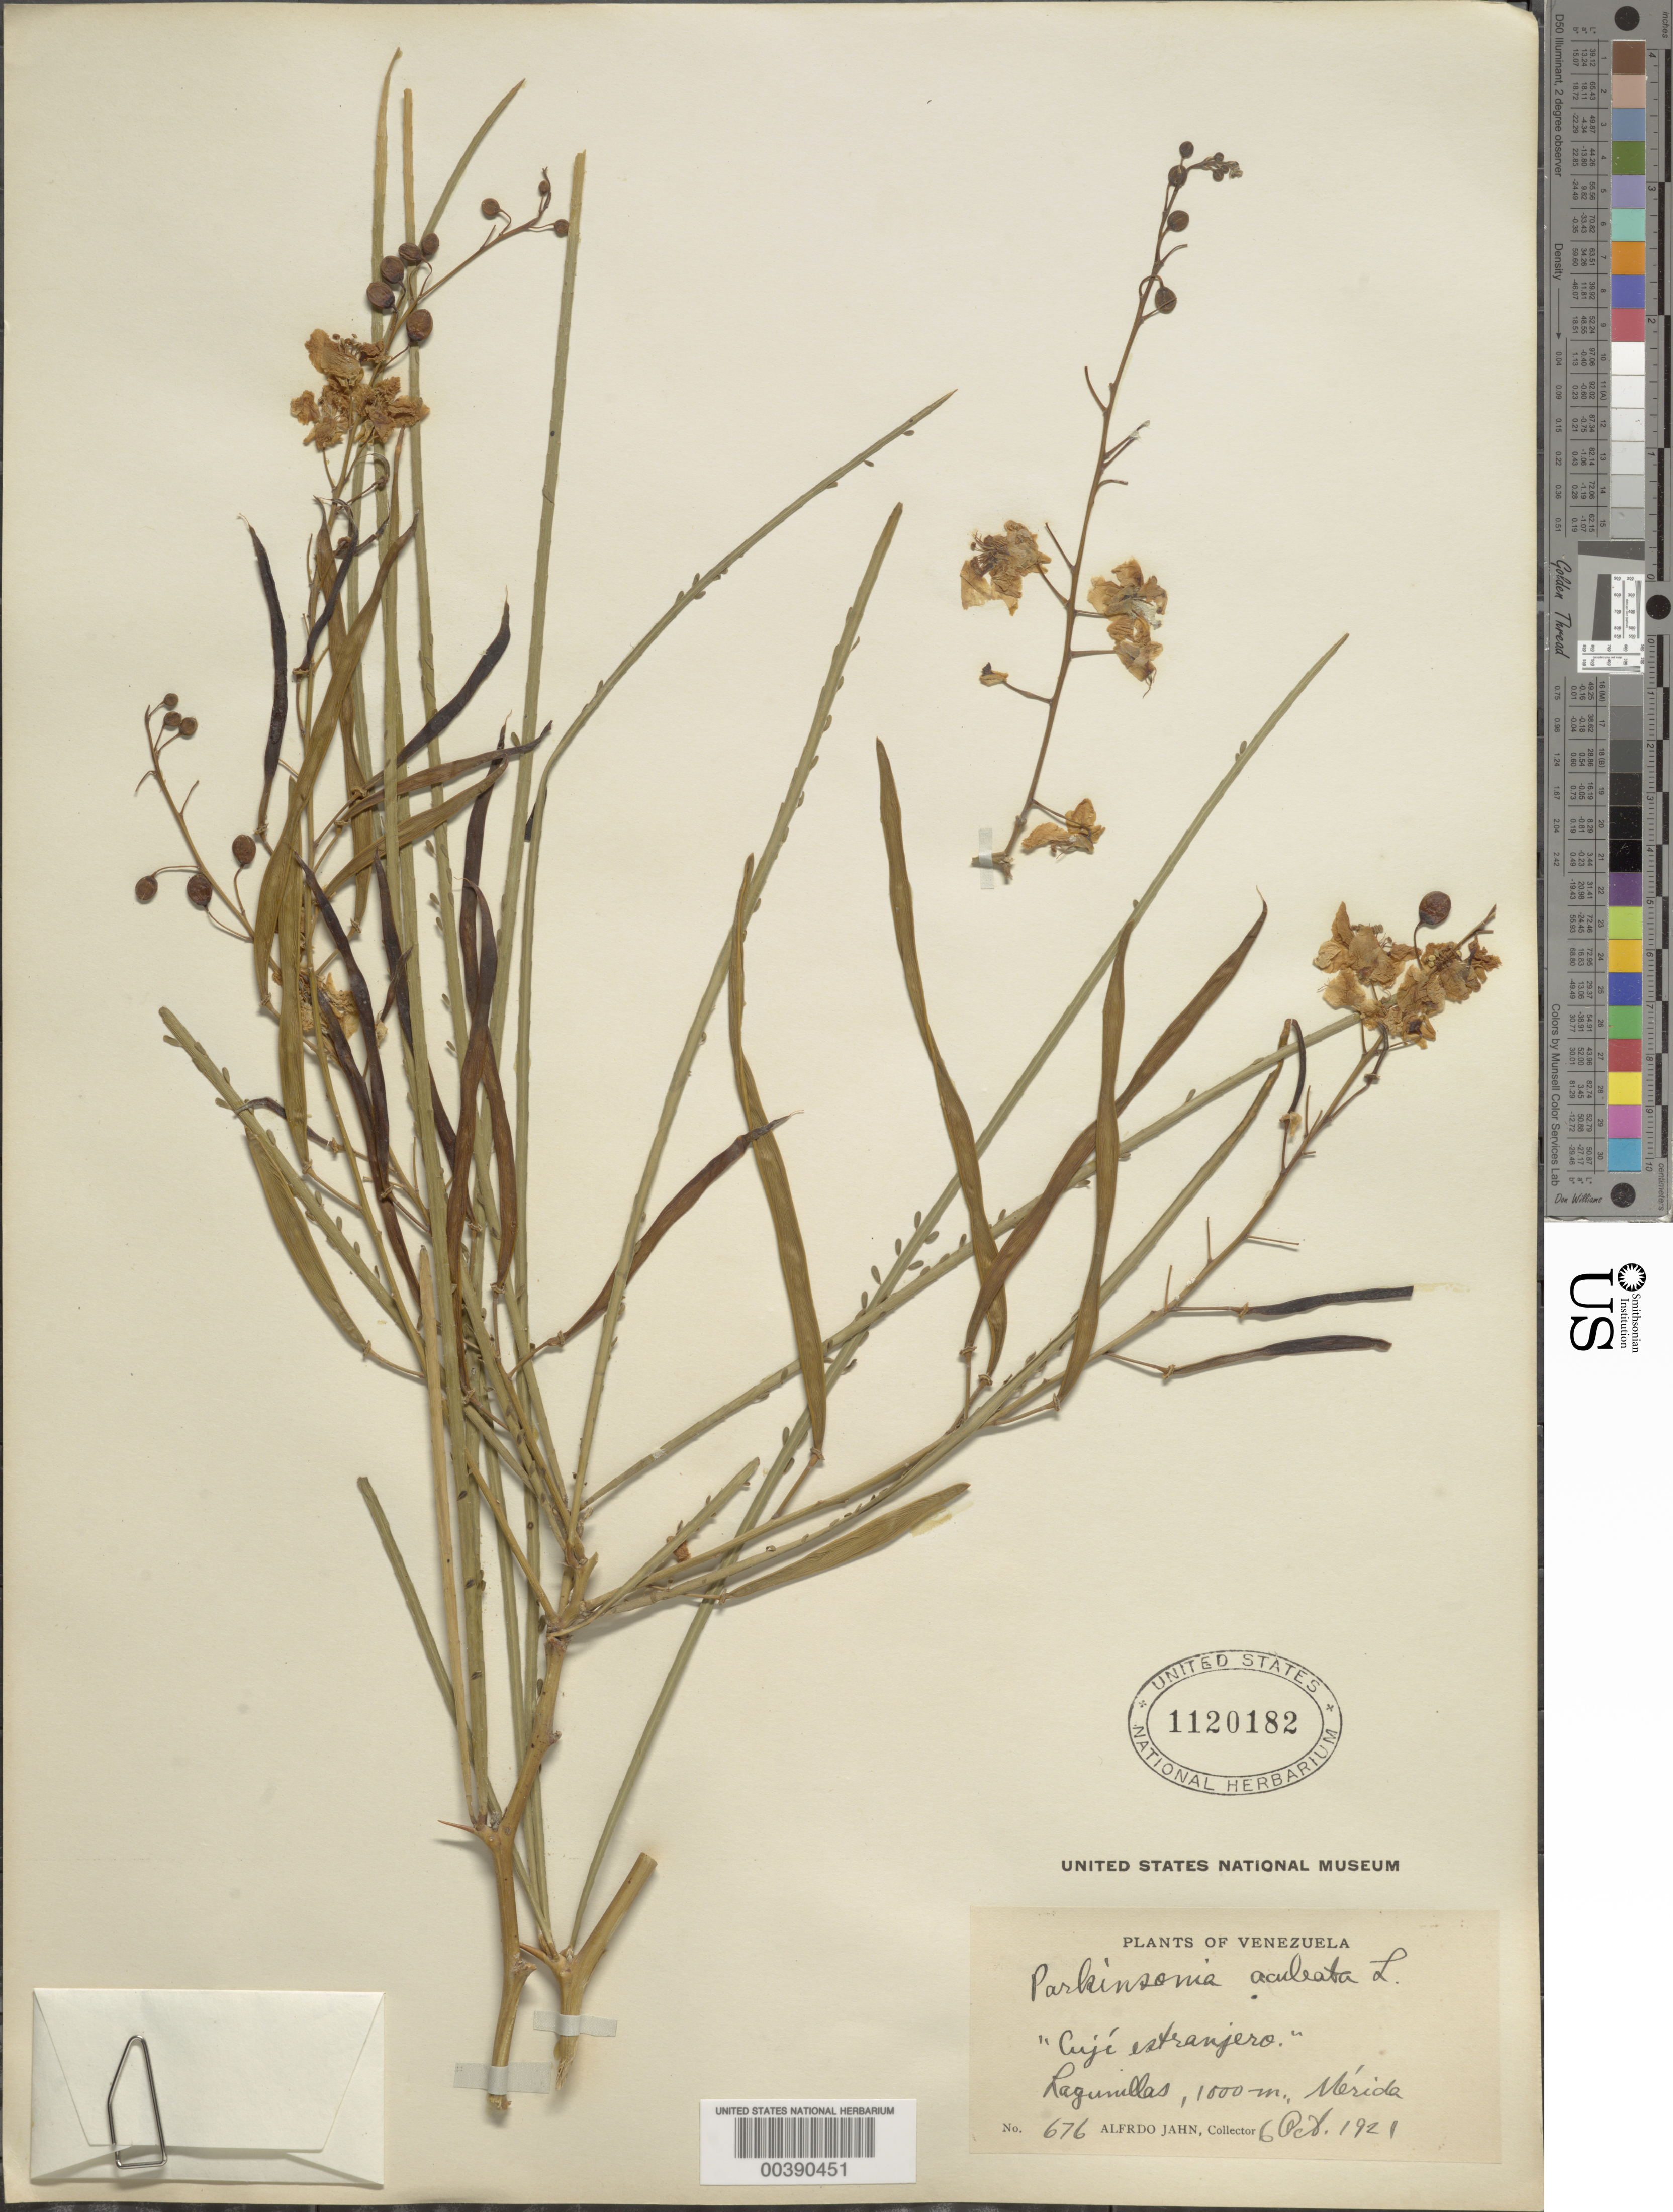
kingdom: Plantae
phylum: Tracheophyta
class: Magnoliopsida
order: Fabales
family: Fabaceae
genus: Parkinsonia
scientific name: Parkinsonia aculeata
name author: L.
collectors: A. Jahn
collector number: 676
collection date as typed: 06 Oct 1921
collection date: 1921-10-06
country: Venezuela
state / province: Mérida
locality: Lagumillas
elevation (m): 1000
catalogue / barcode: US 1120182